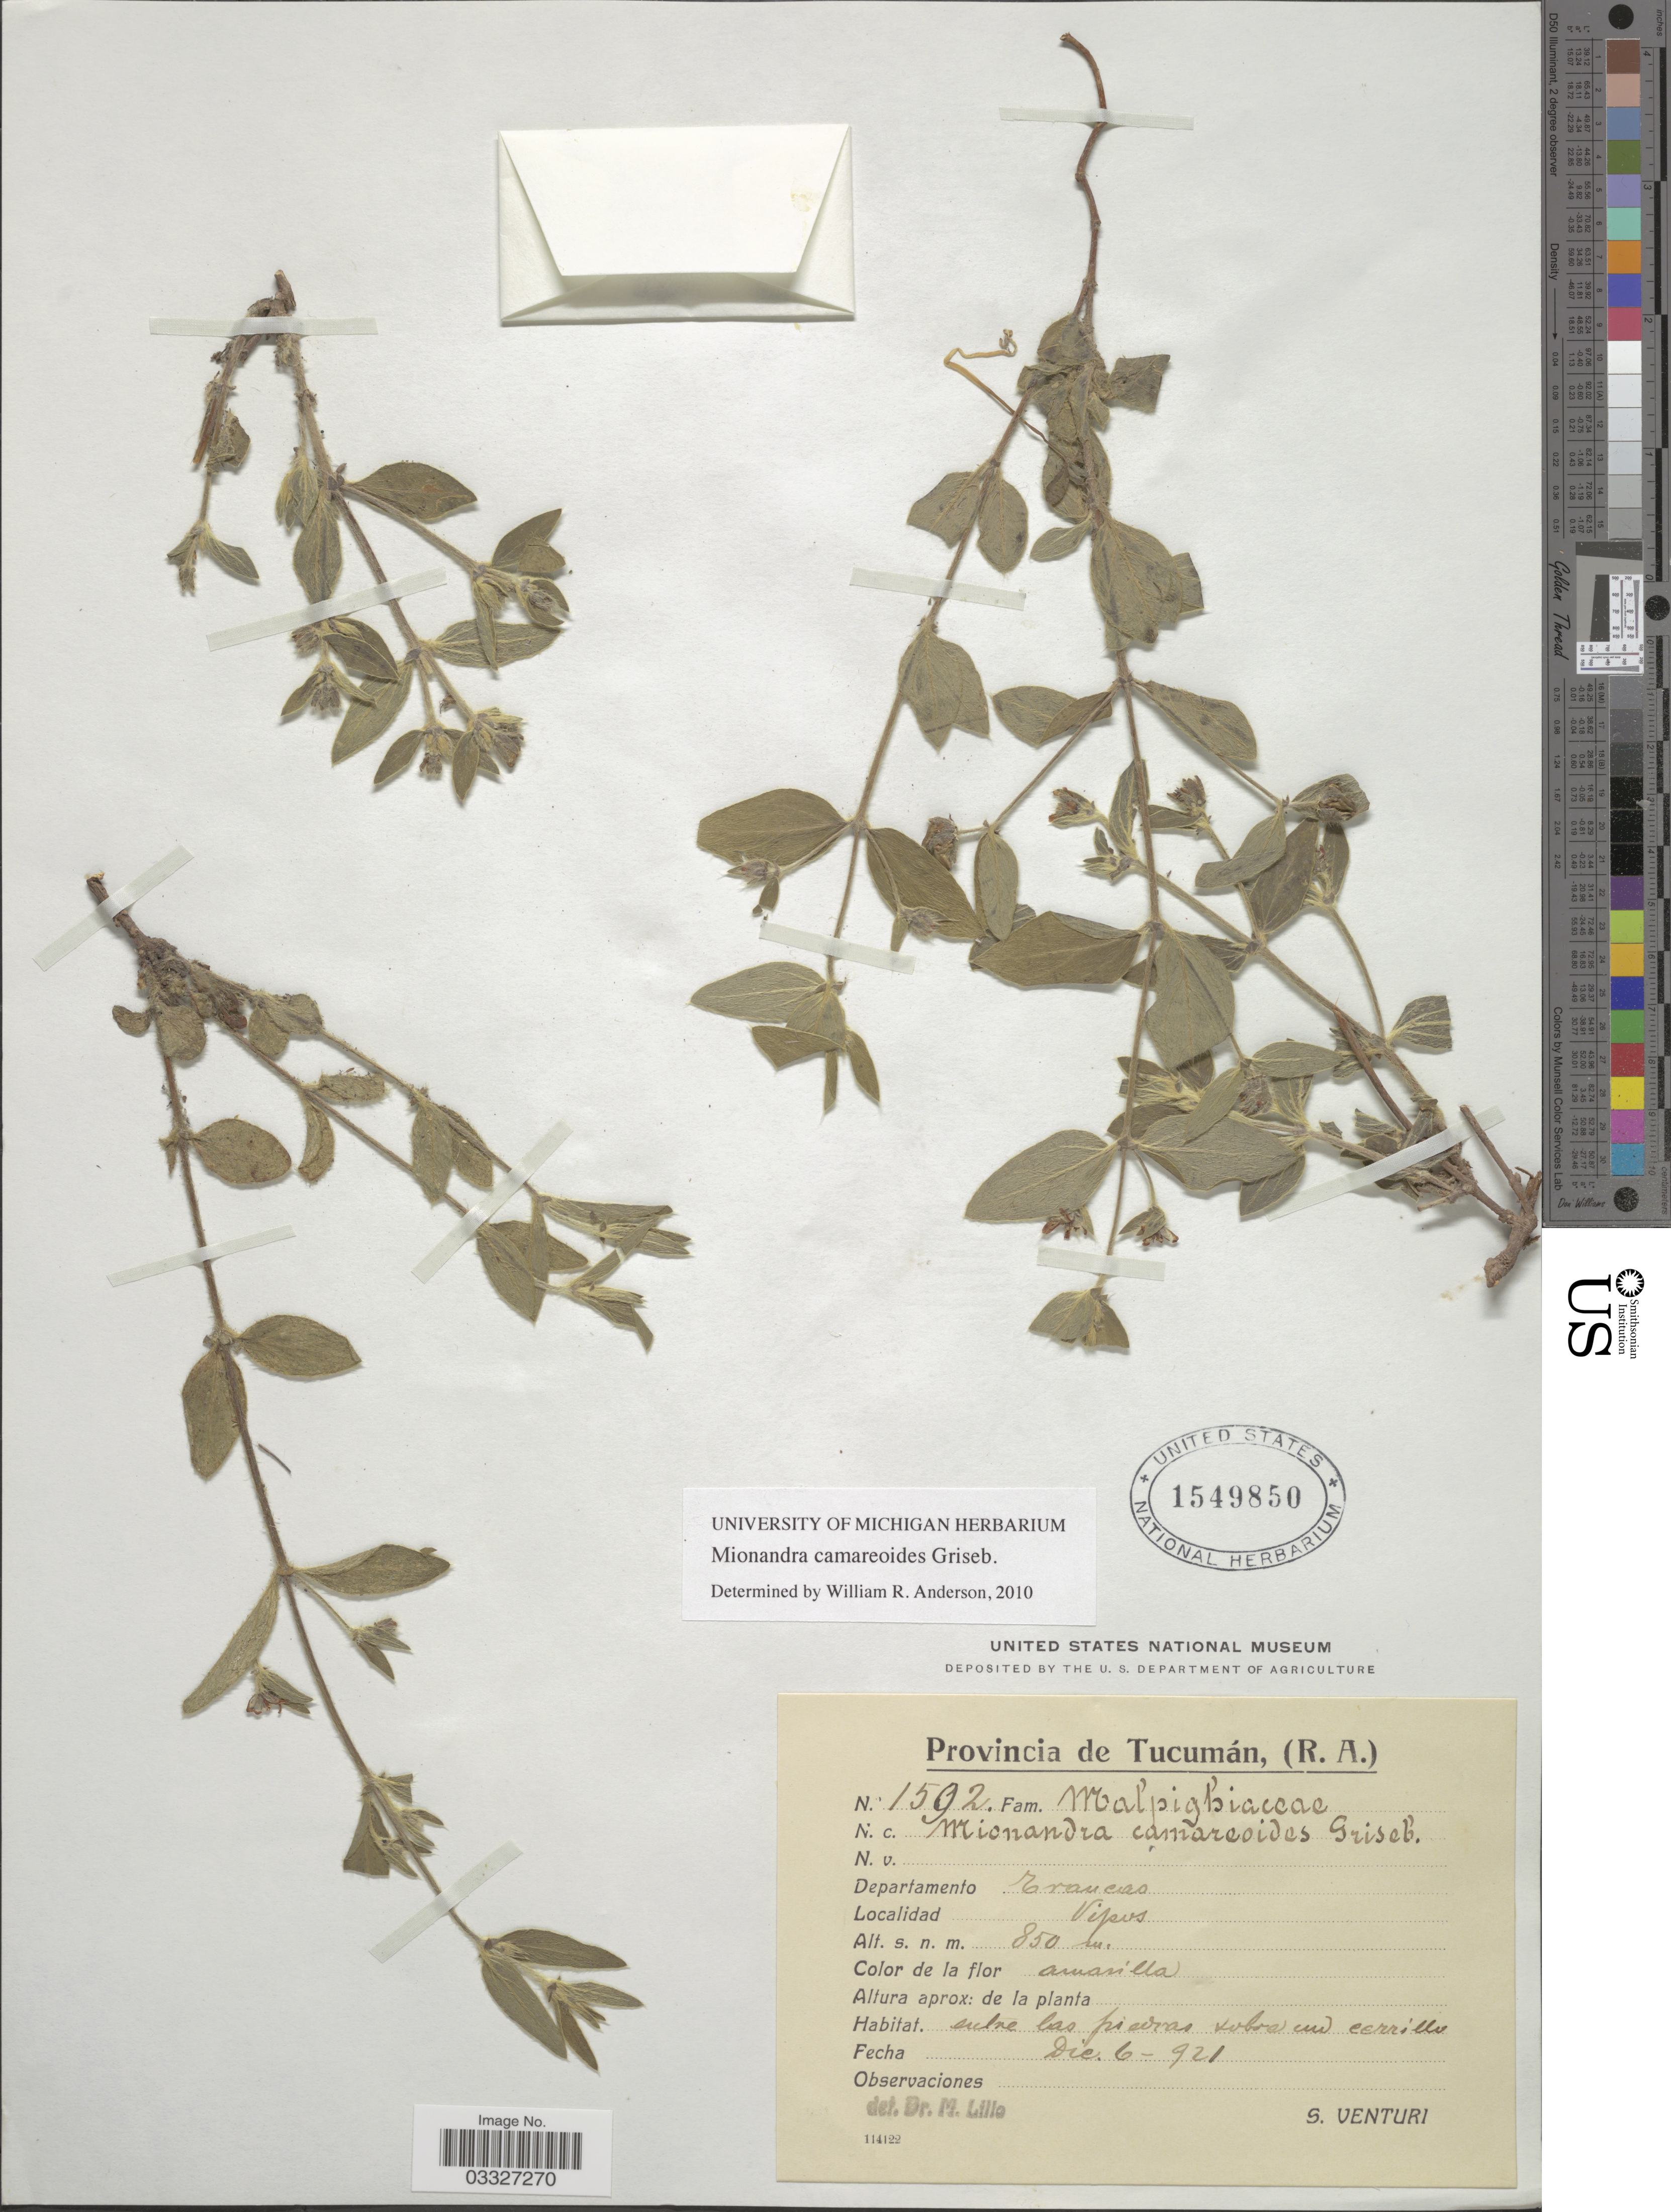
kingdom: Plantae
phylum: Tracheophyta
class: Magnoliopsida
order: Malpighiales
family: Malpighiaceae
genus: Mionandra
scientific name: Mionandra camareoides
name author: Griseb.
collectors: S. Venturi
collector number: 1592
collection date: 1921-12-06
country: Argentina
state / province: Tucuman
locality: Departamento Trancas. Vipos.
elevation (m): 850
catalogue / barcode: US 1549850